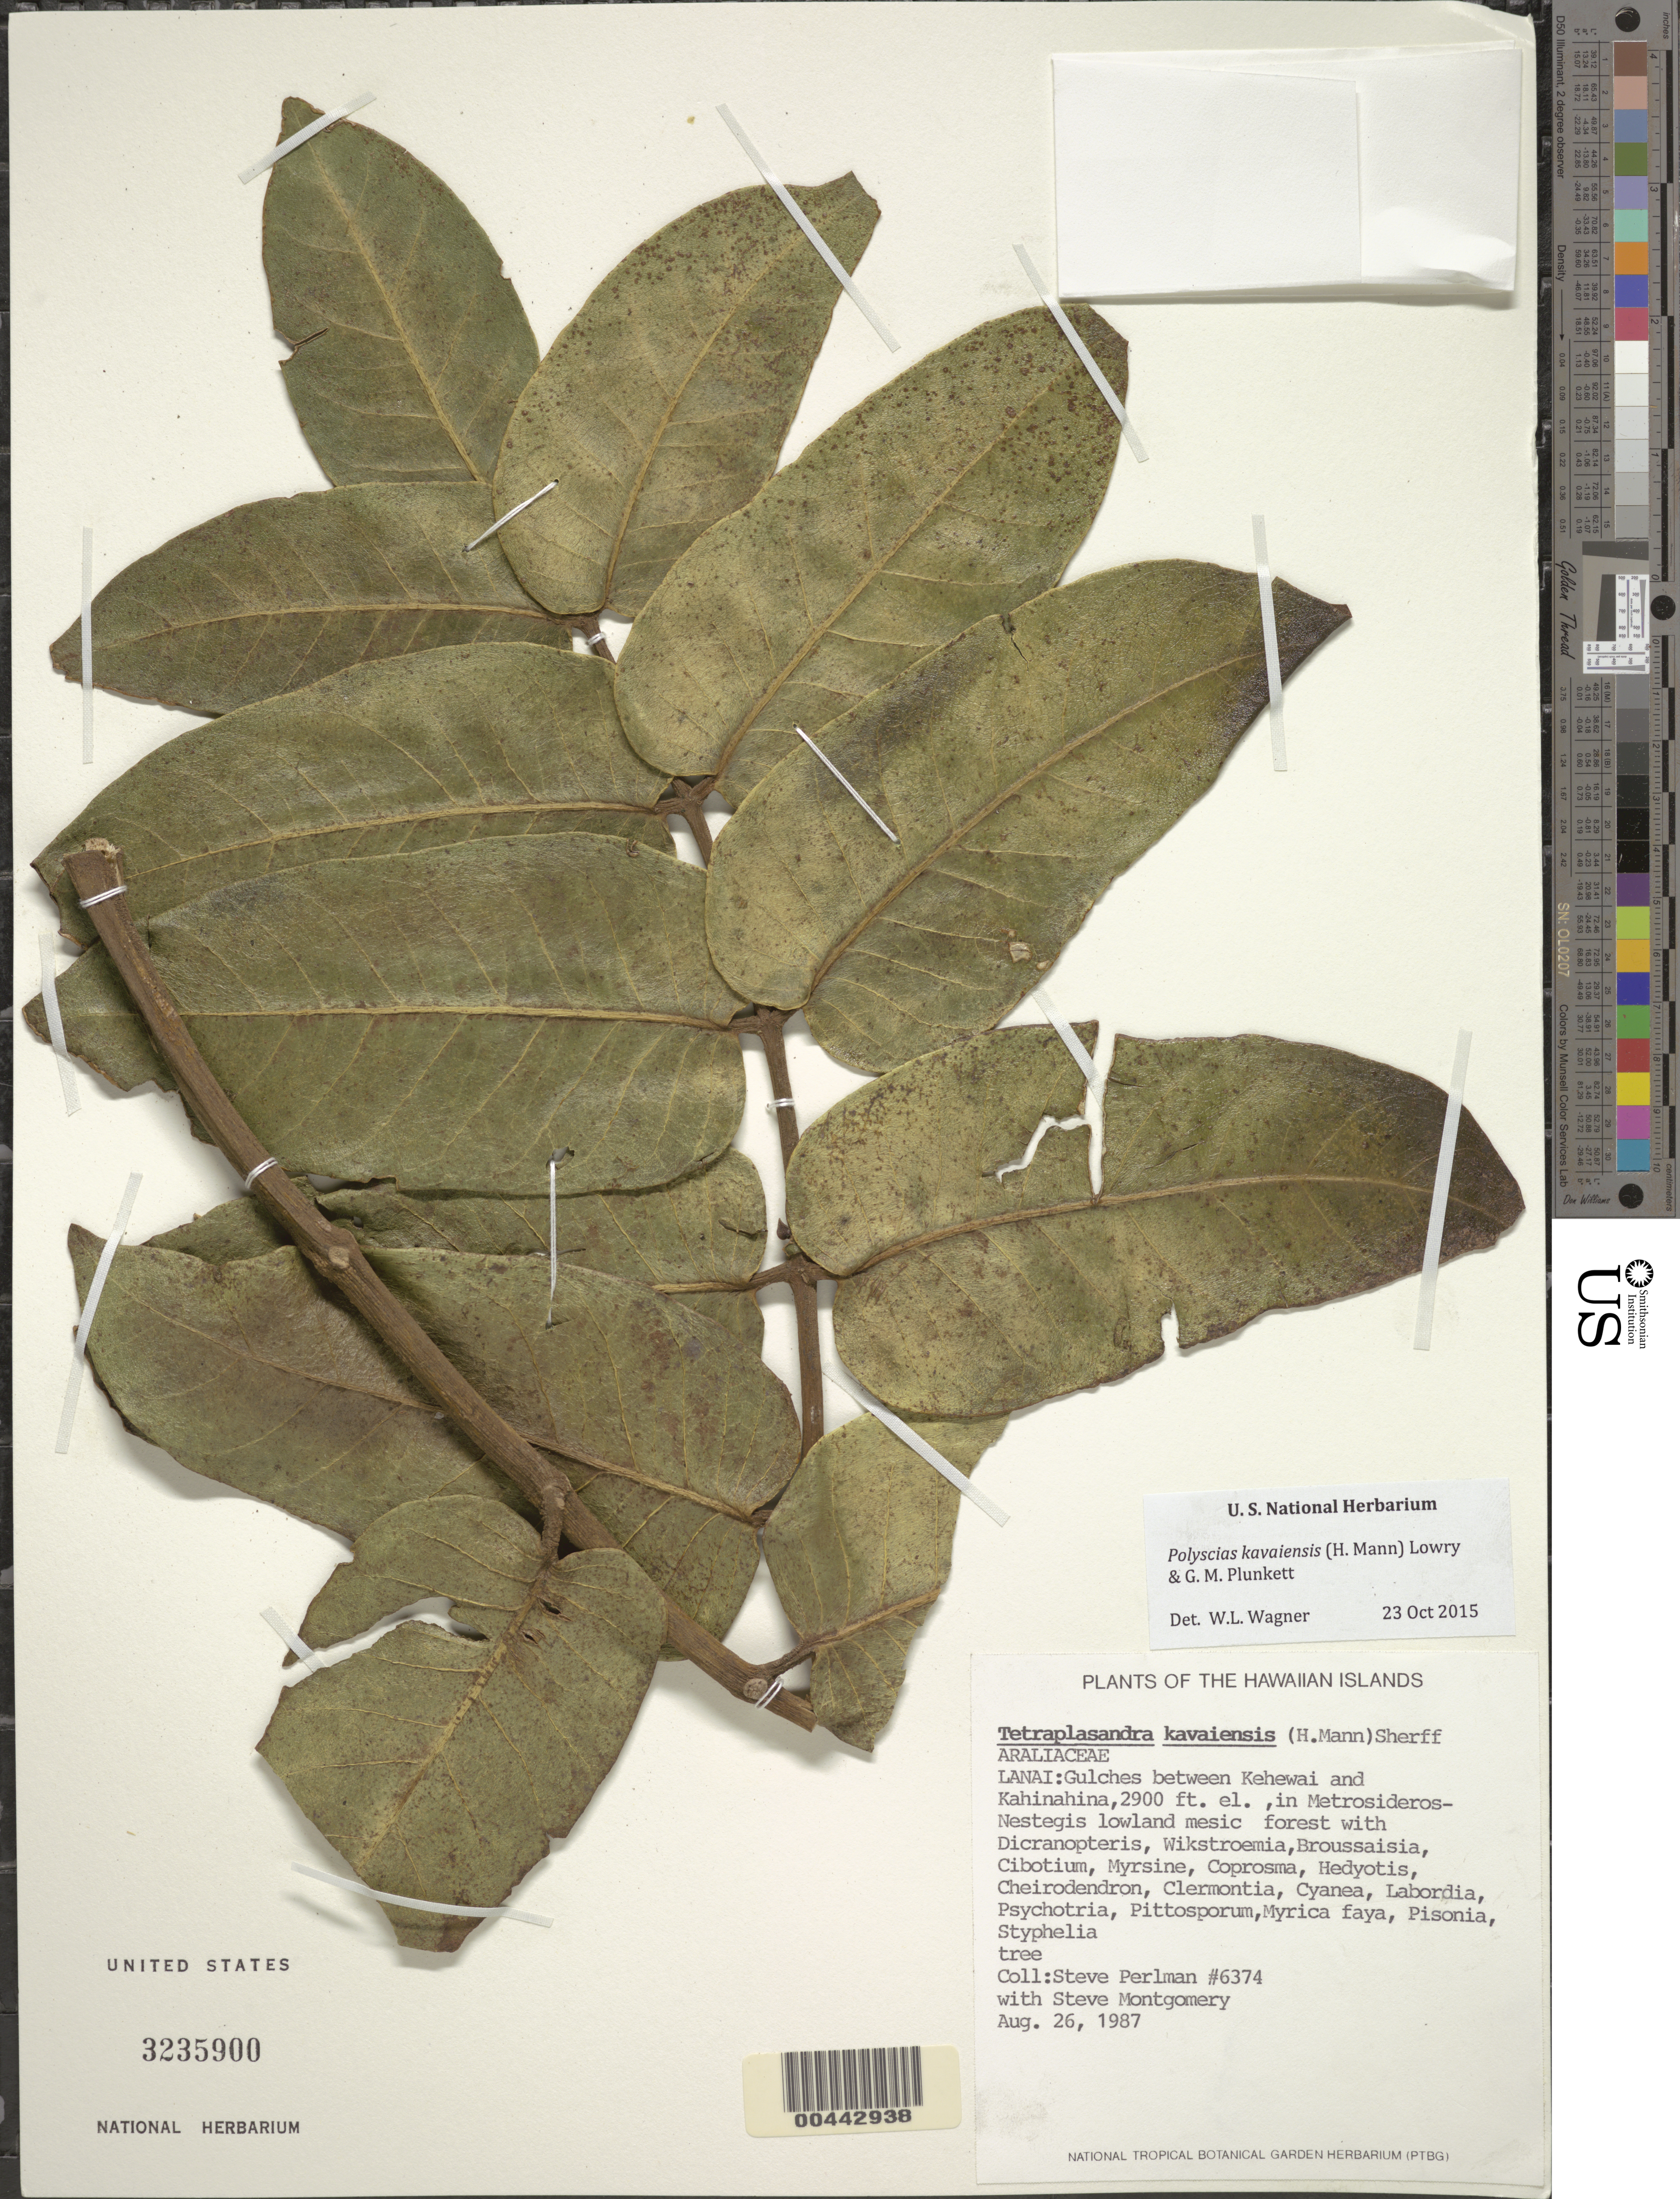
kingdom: Plantae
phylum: Tracheophyta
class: Magnoliopsida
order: Apiales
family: Araliaceae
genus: Polyscias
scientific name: Polyscias kavaiensis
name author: (H. Mann) Lowry & G. M. Plunkett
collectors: S. P. Perlman & S. Montgomery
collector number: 6374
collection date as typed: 26 Aug 1987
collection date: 1987-08-26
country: United States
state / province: Hawaii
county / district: Maui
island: Lana'i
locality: Gulches between Kehewai and Kahinahina.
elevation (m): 884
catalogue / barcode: US 3235900